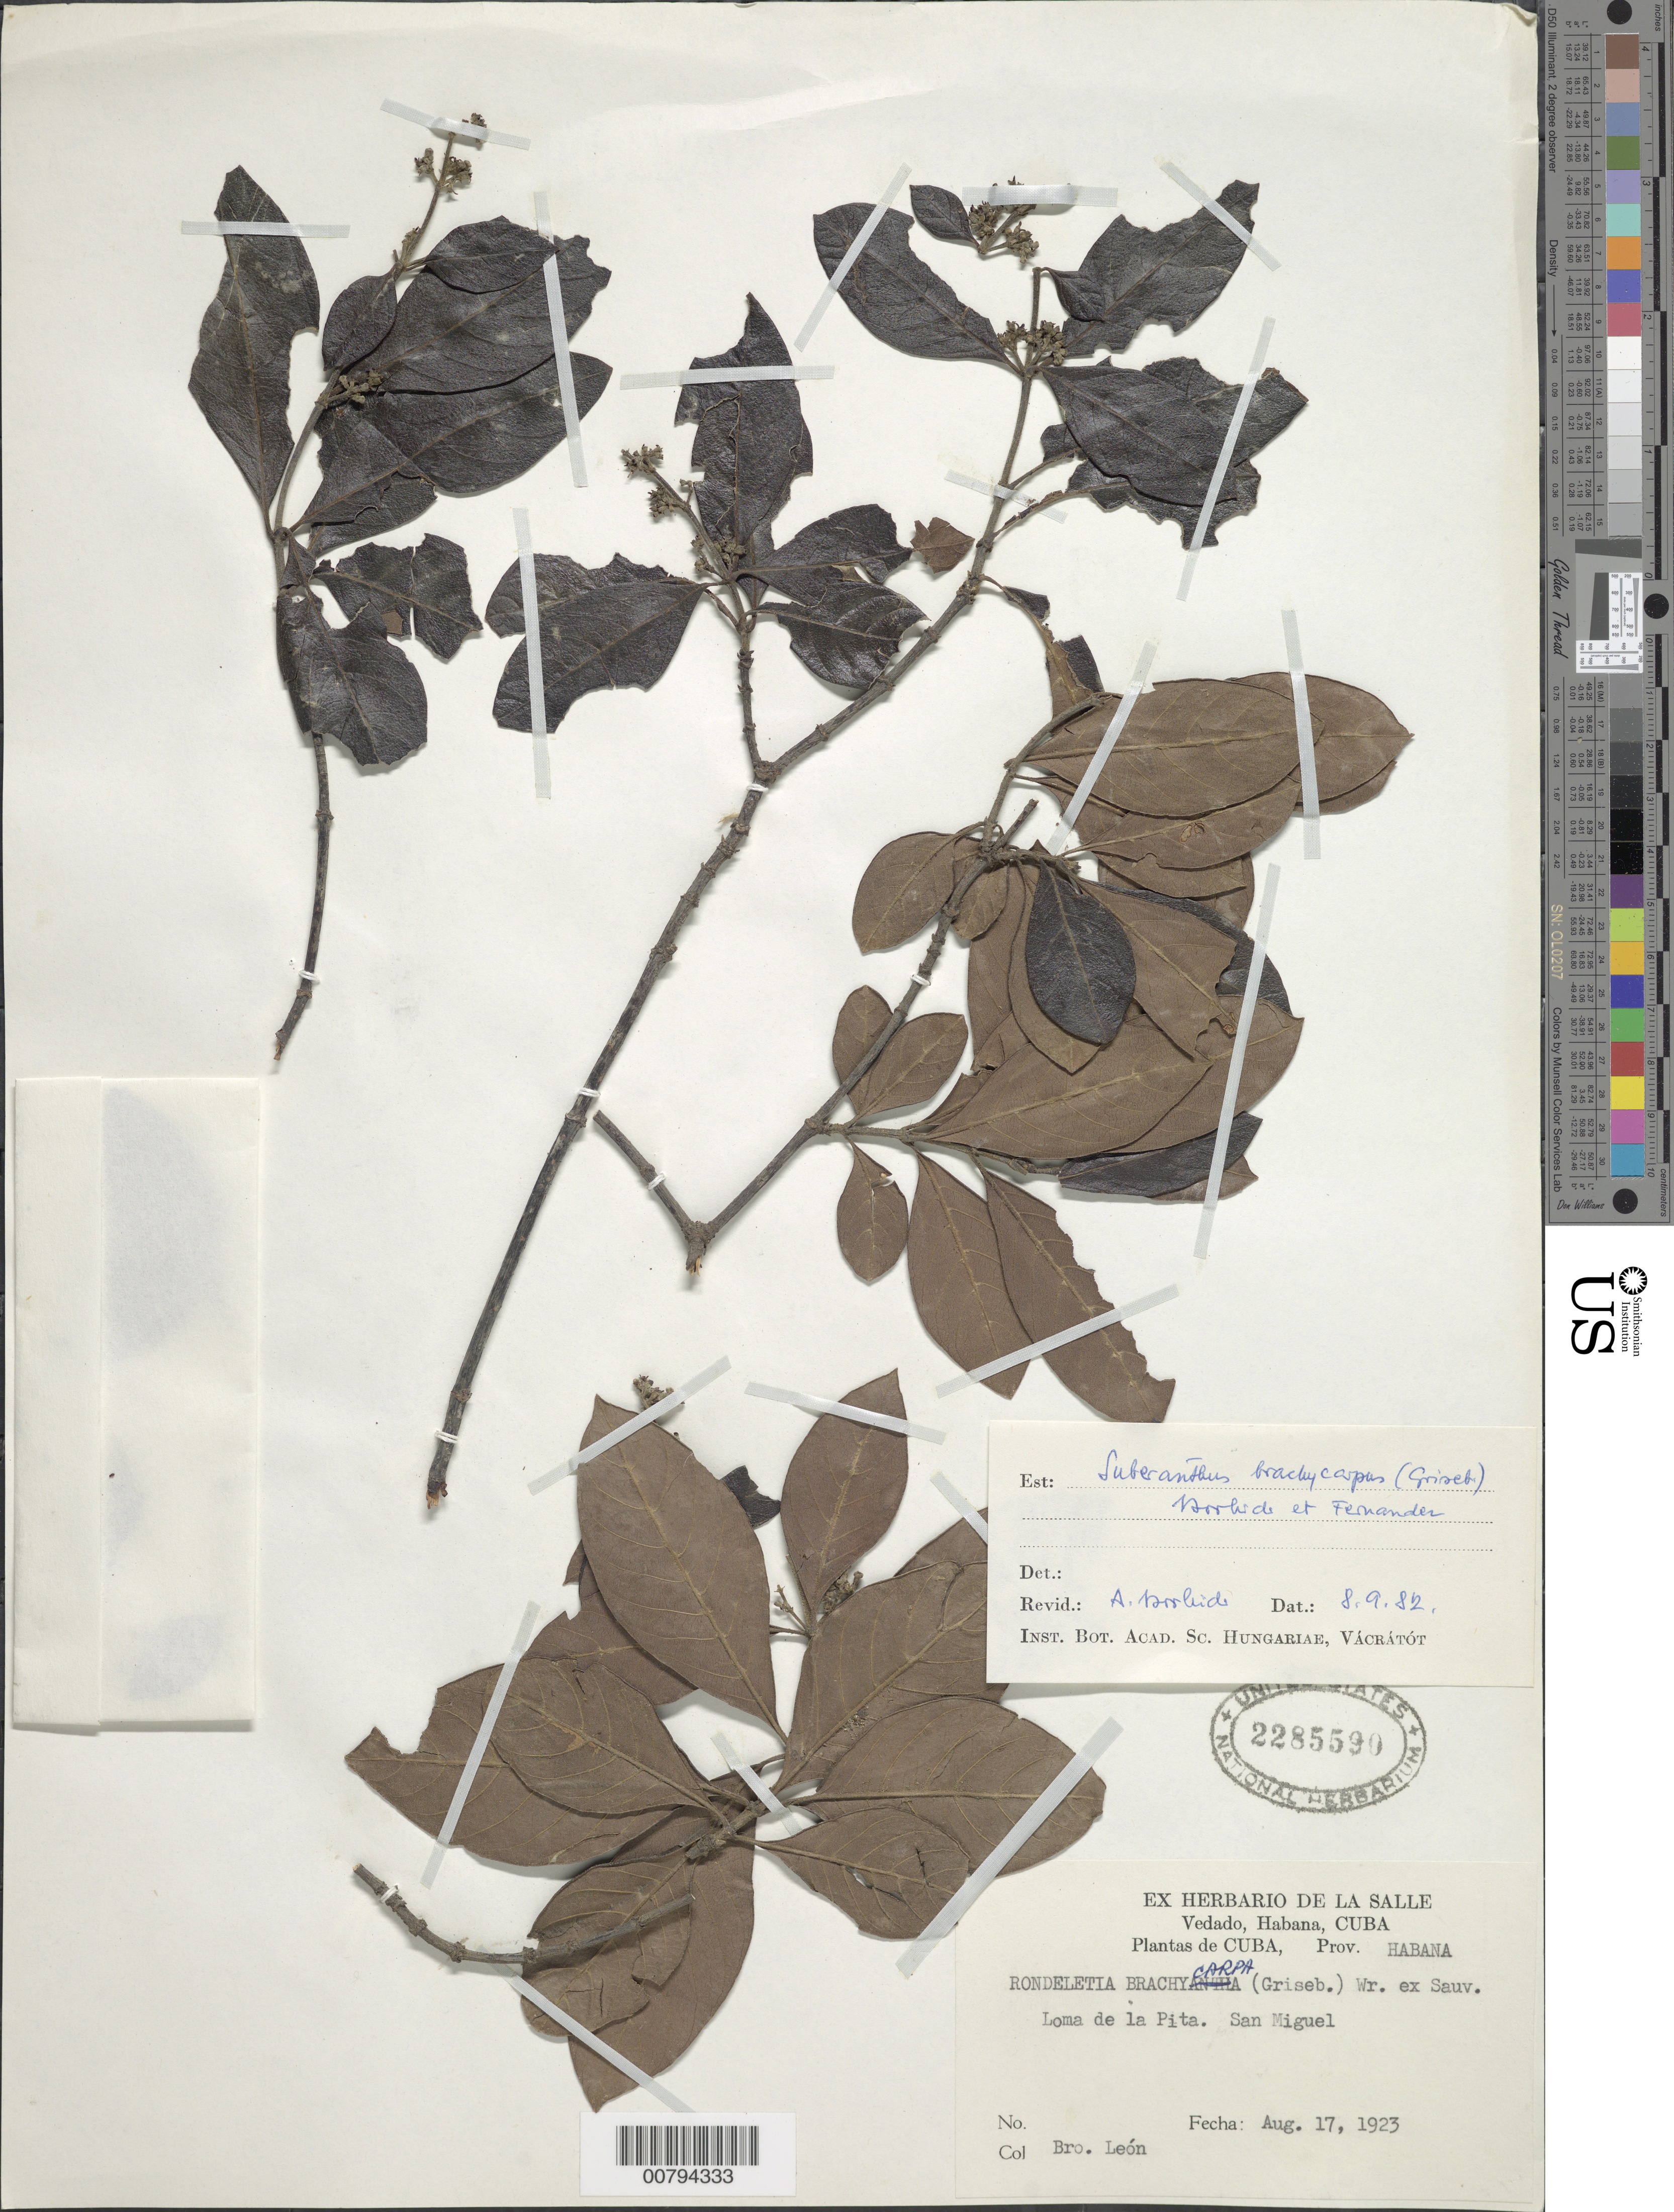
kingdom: Plantae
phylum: Tracheophyta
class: Magnoliopsida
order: Gentianales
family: Rubiaceae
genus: Suberanthus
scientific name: Suberanthus brachycarpus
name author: (Griseb.) Borhidi & Fernández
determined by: Borhidi, Attila L.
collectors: Bro. León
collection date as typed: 17 Aug 1923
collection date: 1923-08-17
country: Cuba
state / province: La Habana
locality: Loma de la Pita. San Miguel.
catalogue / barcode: US 2285590